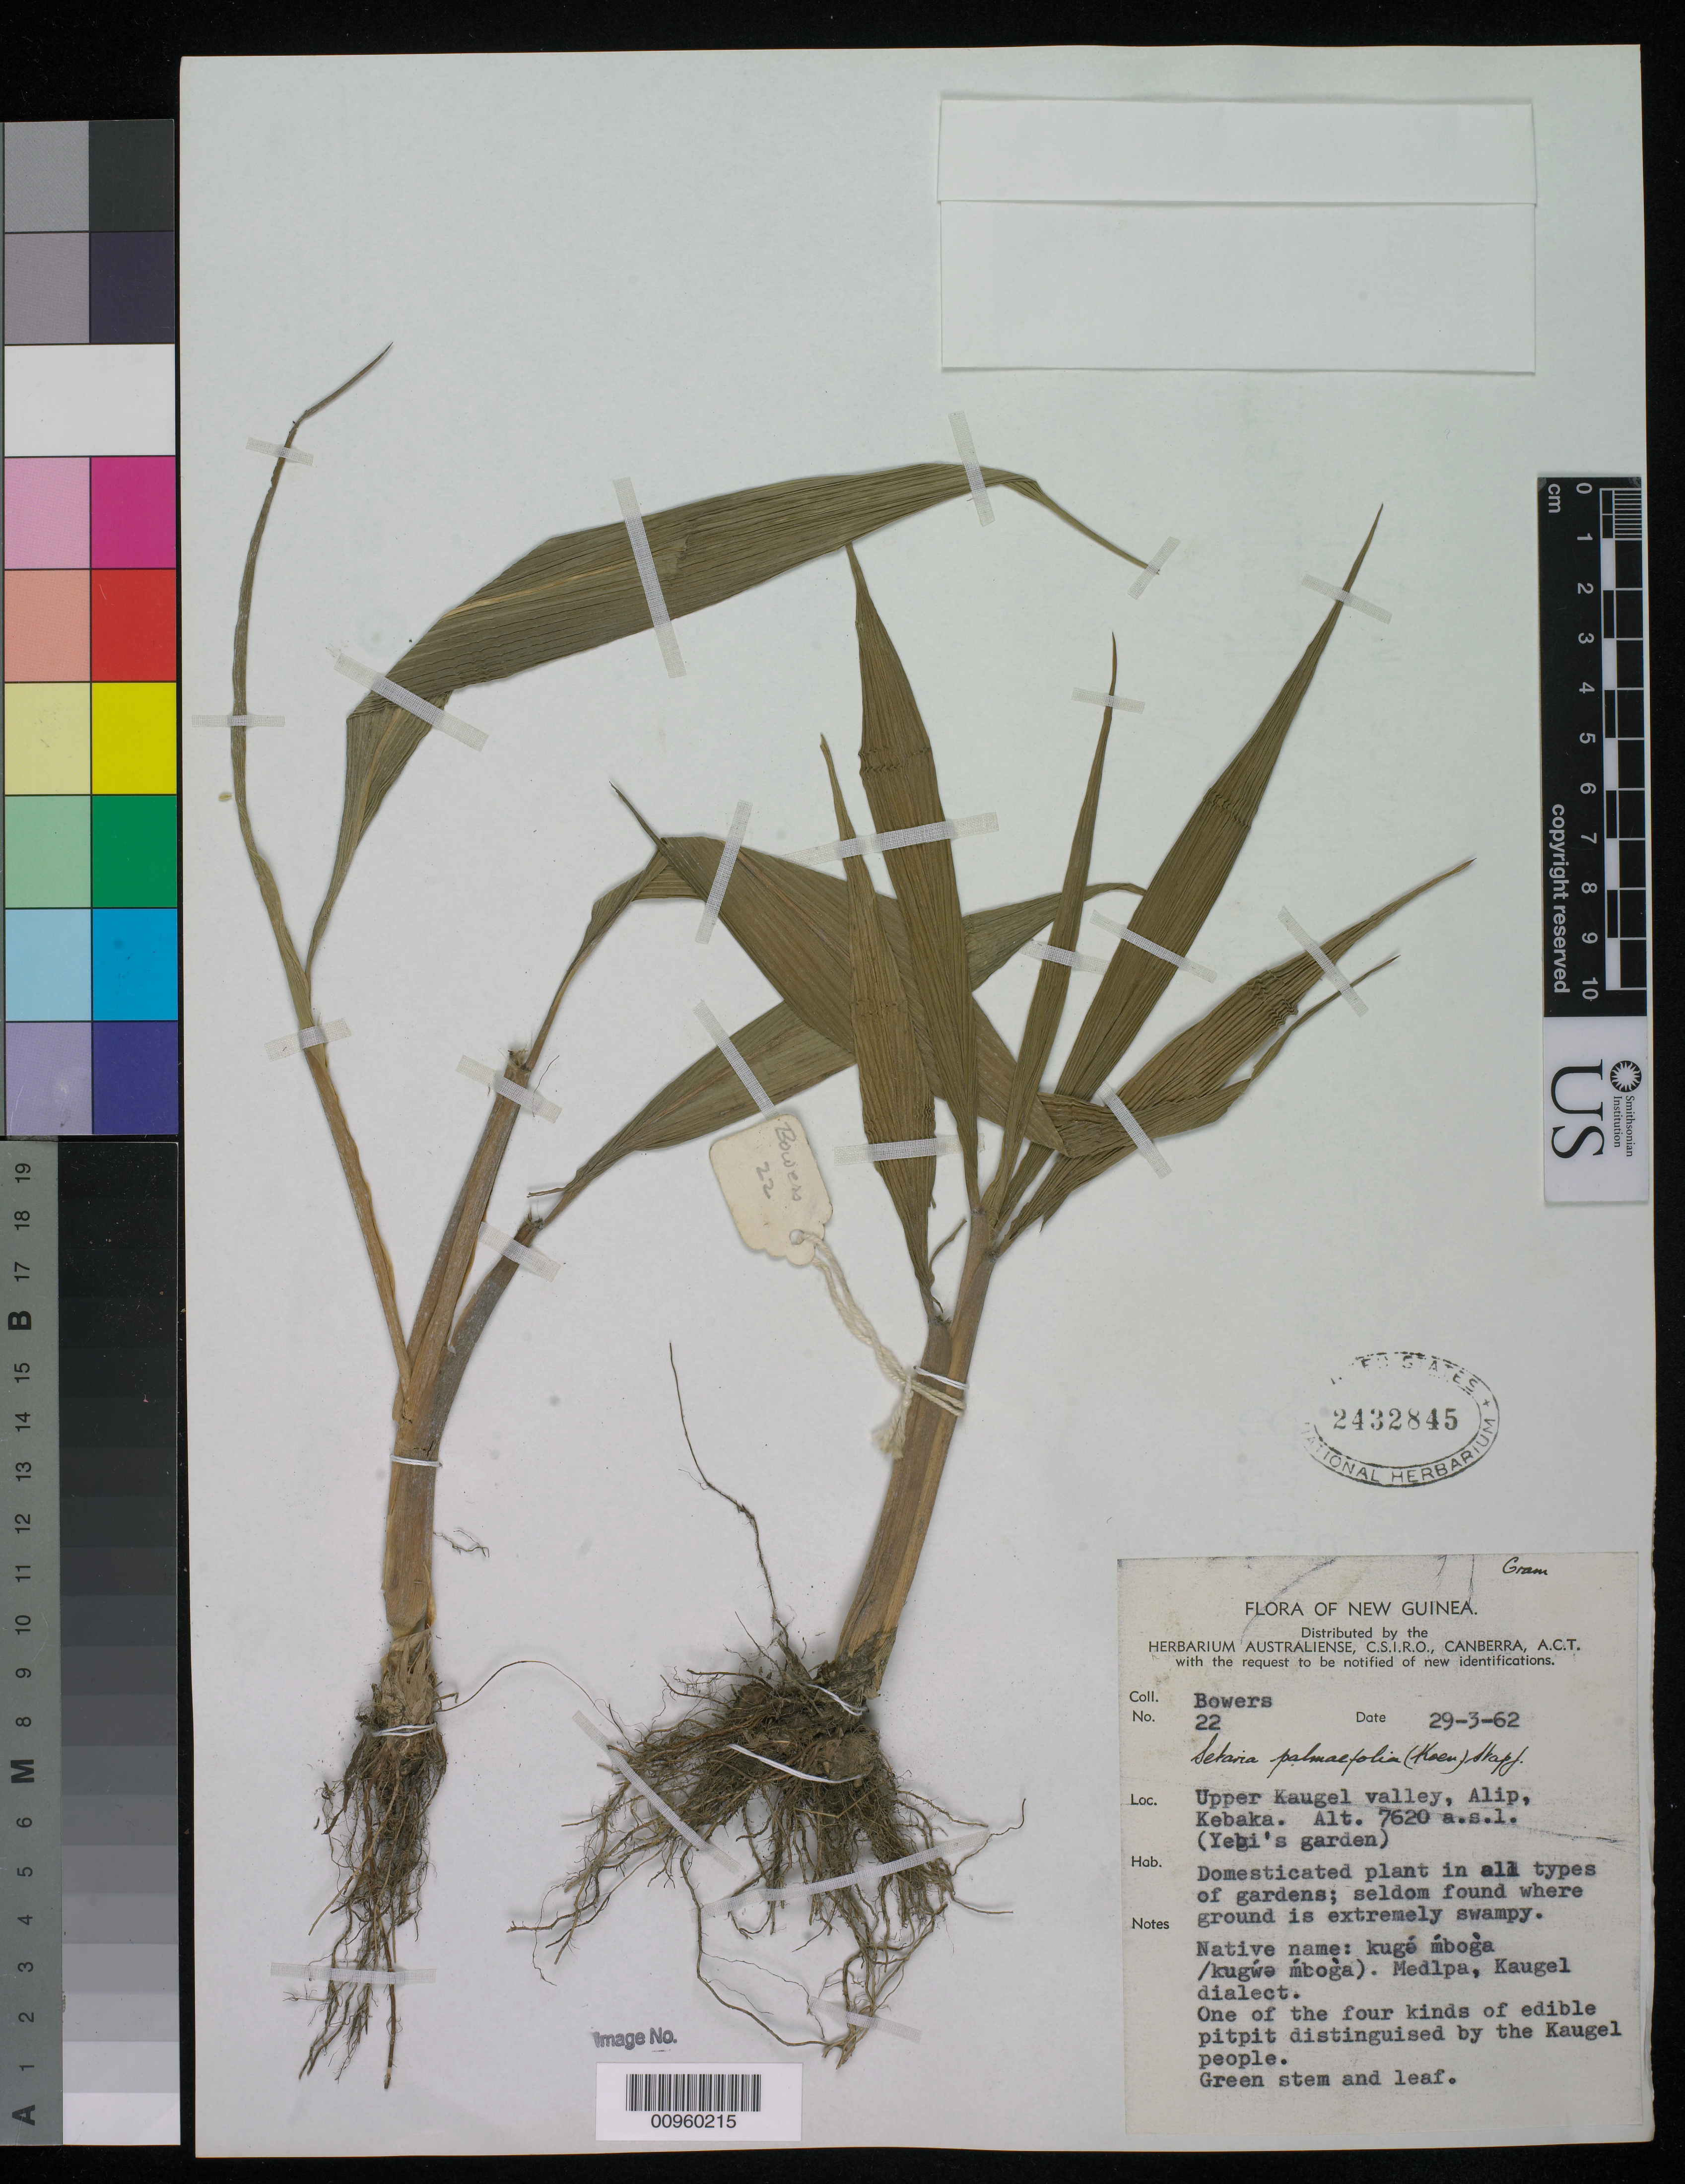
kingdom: Plantae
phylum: Tracheophyta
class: Liliopsida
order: Poales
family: Poaceae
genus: Setaria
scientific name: Setaria palmifolia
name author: (J. Koenig) Stapf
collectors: N. Bowers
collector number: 22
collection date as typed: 29 Mar 1962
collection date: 1962-03-29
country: Papua New Guinea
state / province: Western Highlands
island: New Guinea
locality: Upper Kaugel valley, Alip, Kebaka.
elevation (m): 2323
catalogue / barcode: US 2432845